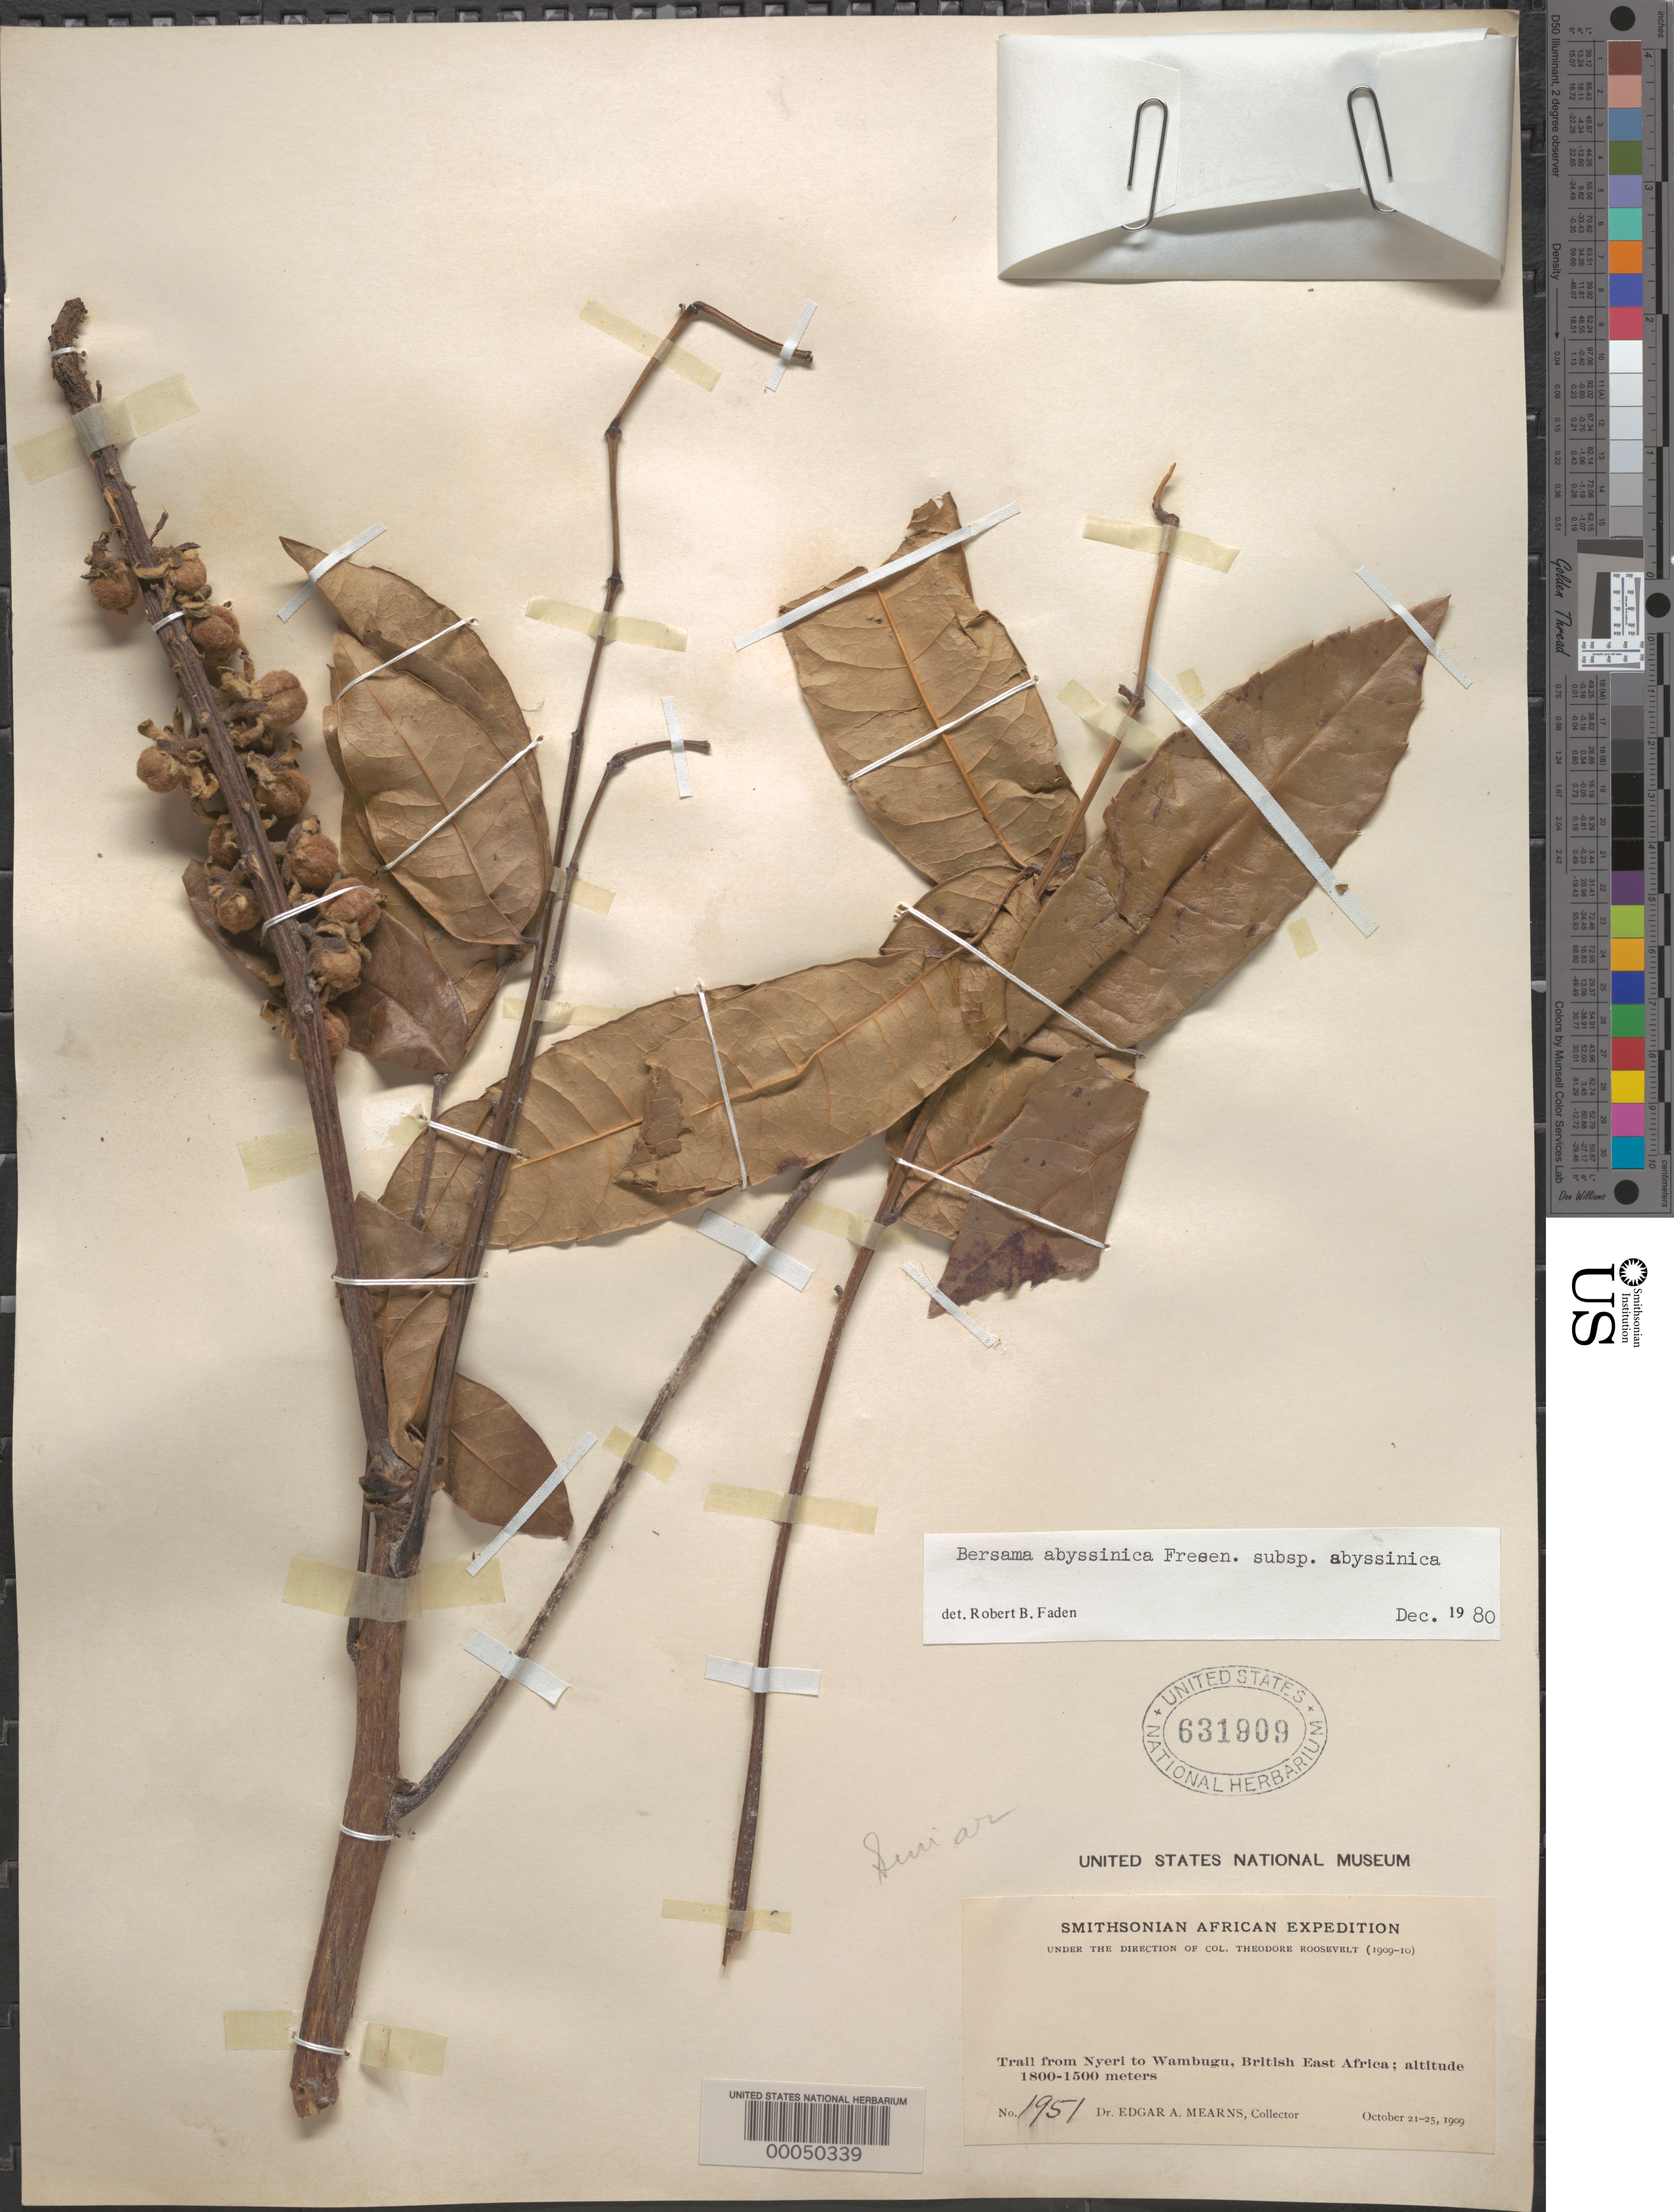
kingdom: Plantae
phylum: Tracheophyta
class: Magnoliopsida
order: Geraniales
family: Melianthaceae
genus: Bersama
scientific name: Bersama abyssinica subsp. abyssinica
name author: Fresen.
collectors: E. A. Mearns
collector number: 1951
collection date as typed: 21 Oct 1909 to 25 Oct 1909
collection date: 1909-10-21/1909-10-25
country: Kenya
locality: Trail from nyeri to wambugu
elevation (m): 1800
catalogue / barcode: US 631909